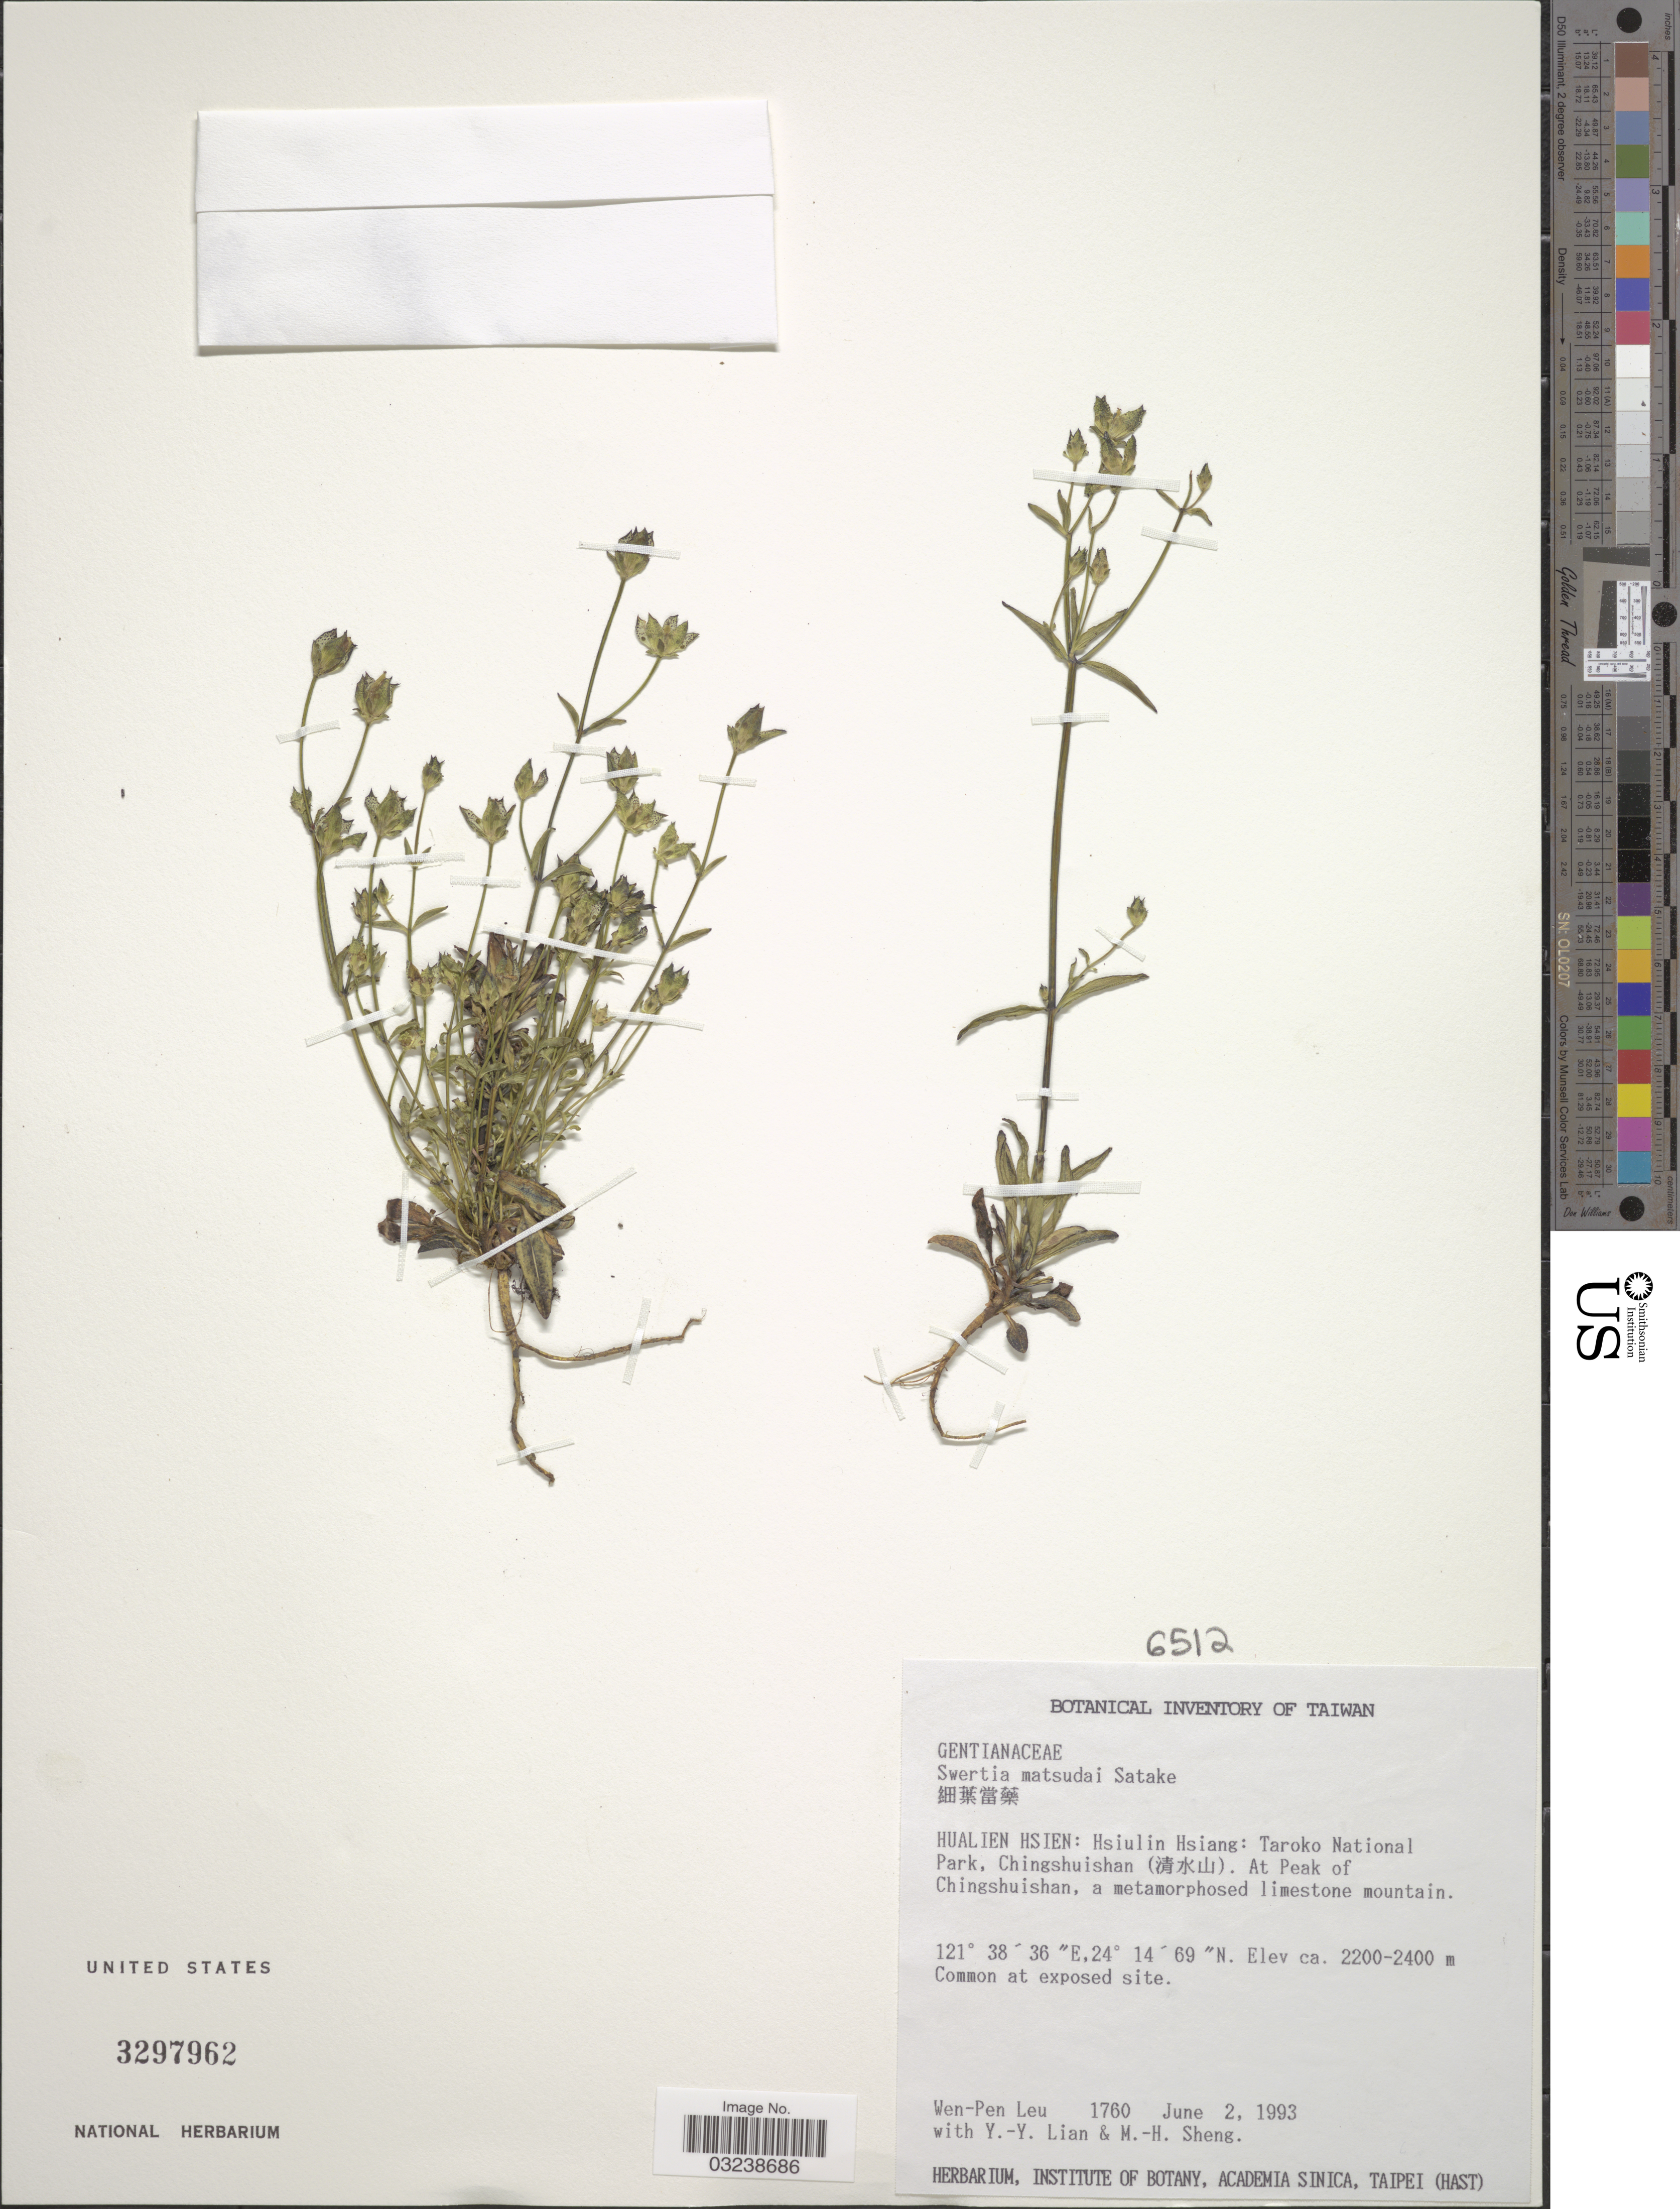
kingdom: Plantae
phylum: Tracheophyta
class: Magnoliopsida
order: Gentianales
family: Gentianaceae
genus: Swertia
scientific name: Swertia matsudae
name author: Hayata ex Satake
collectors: W. Leu, Y. Lian & M. Sheng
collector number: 1760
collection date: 1993-06-02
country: Taiwan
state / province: Hualien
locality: Hualien Hsien: Hsiulin Hsiang: Taroko National Park, Chingshuishan (X). At Peak of Chingshuishan.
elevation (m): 2200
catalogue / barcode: US 3297962